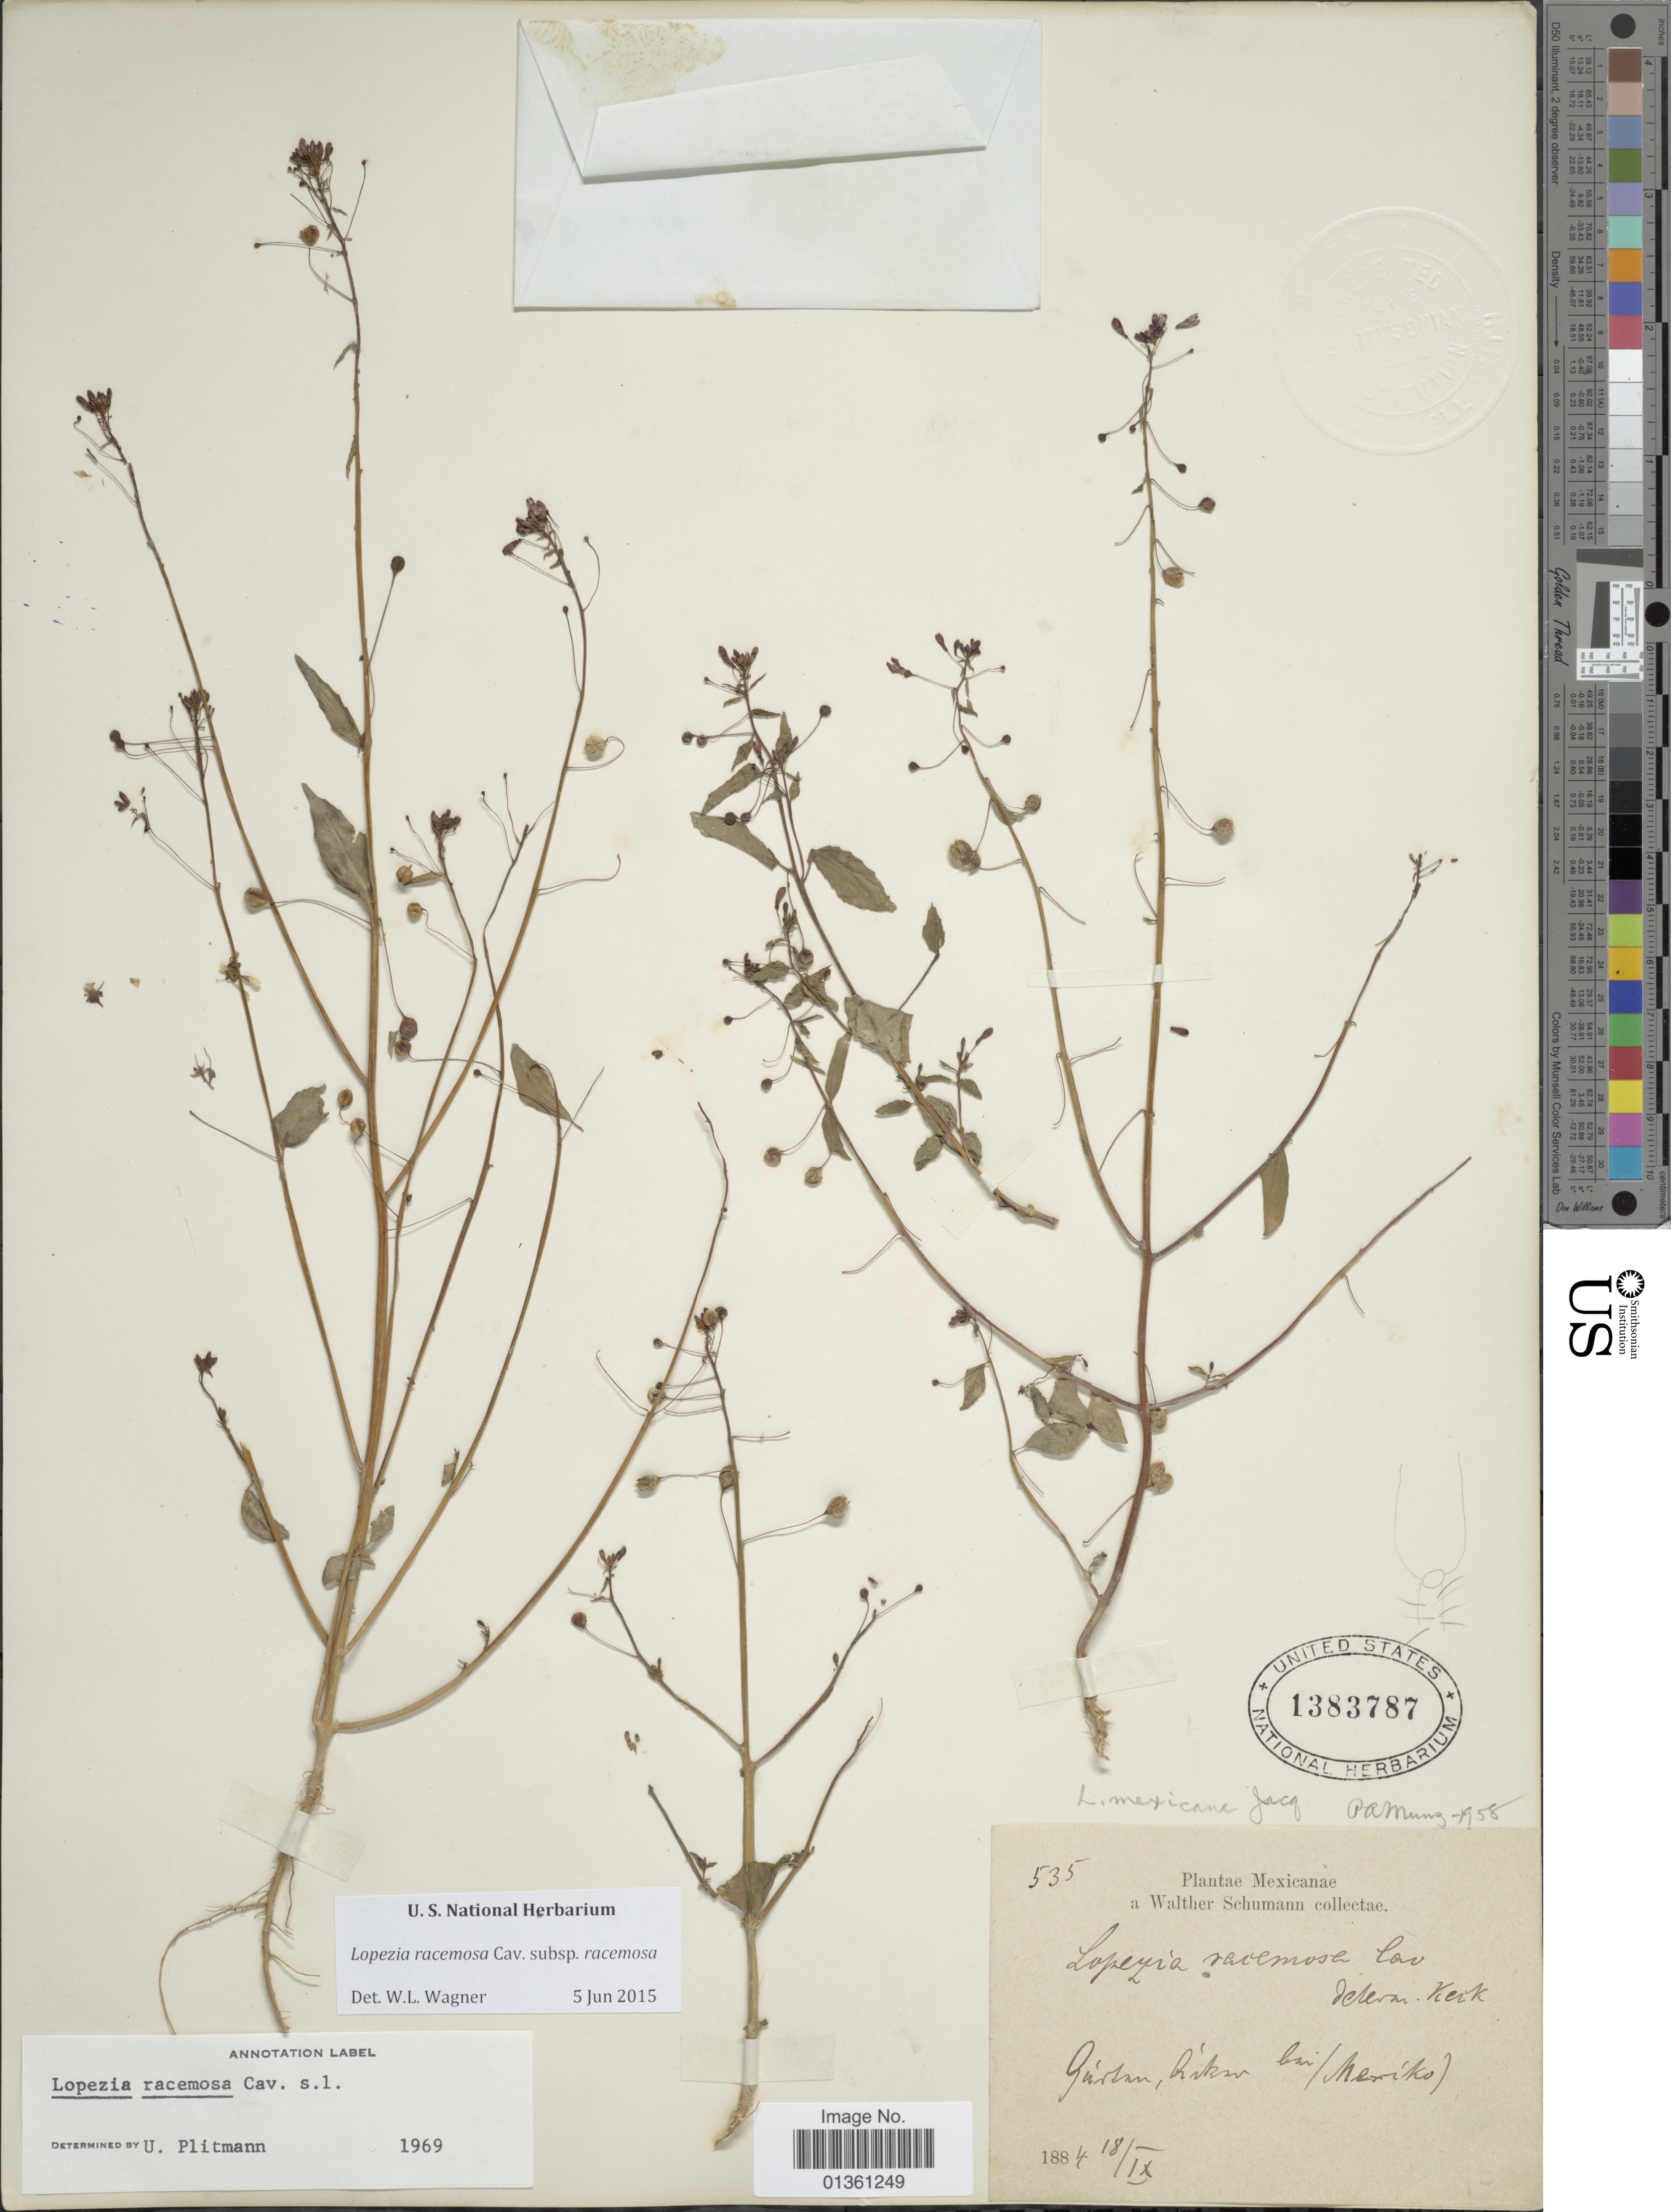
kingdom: Plantae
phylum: Tracheophyta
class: Magnoliopsida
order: Myrtales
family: Onagraceae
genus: Lopezia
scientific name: Lopezia racemosa subsp. racemosa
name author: Cav.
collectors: W. Schumann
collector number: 535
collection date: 1884-09-18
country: Mexico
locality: Gúrtan, hikan bai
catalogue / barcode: US 1383787